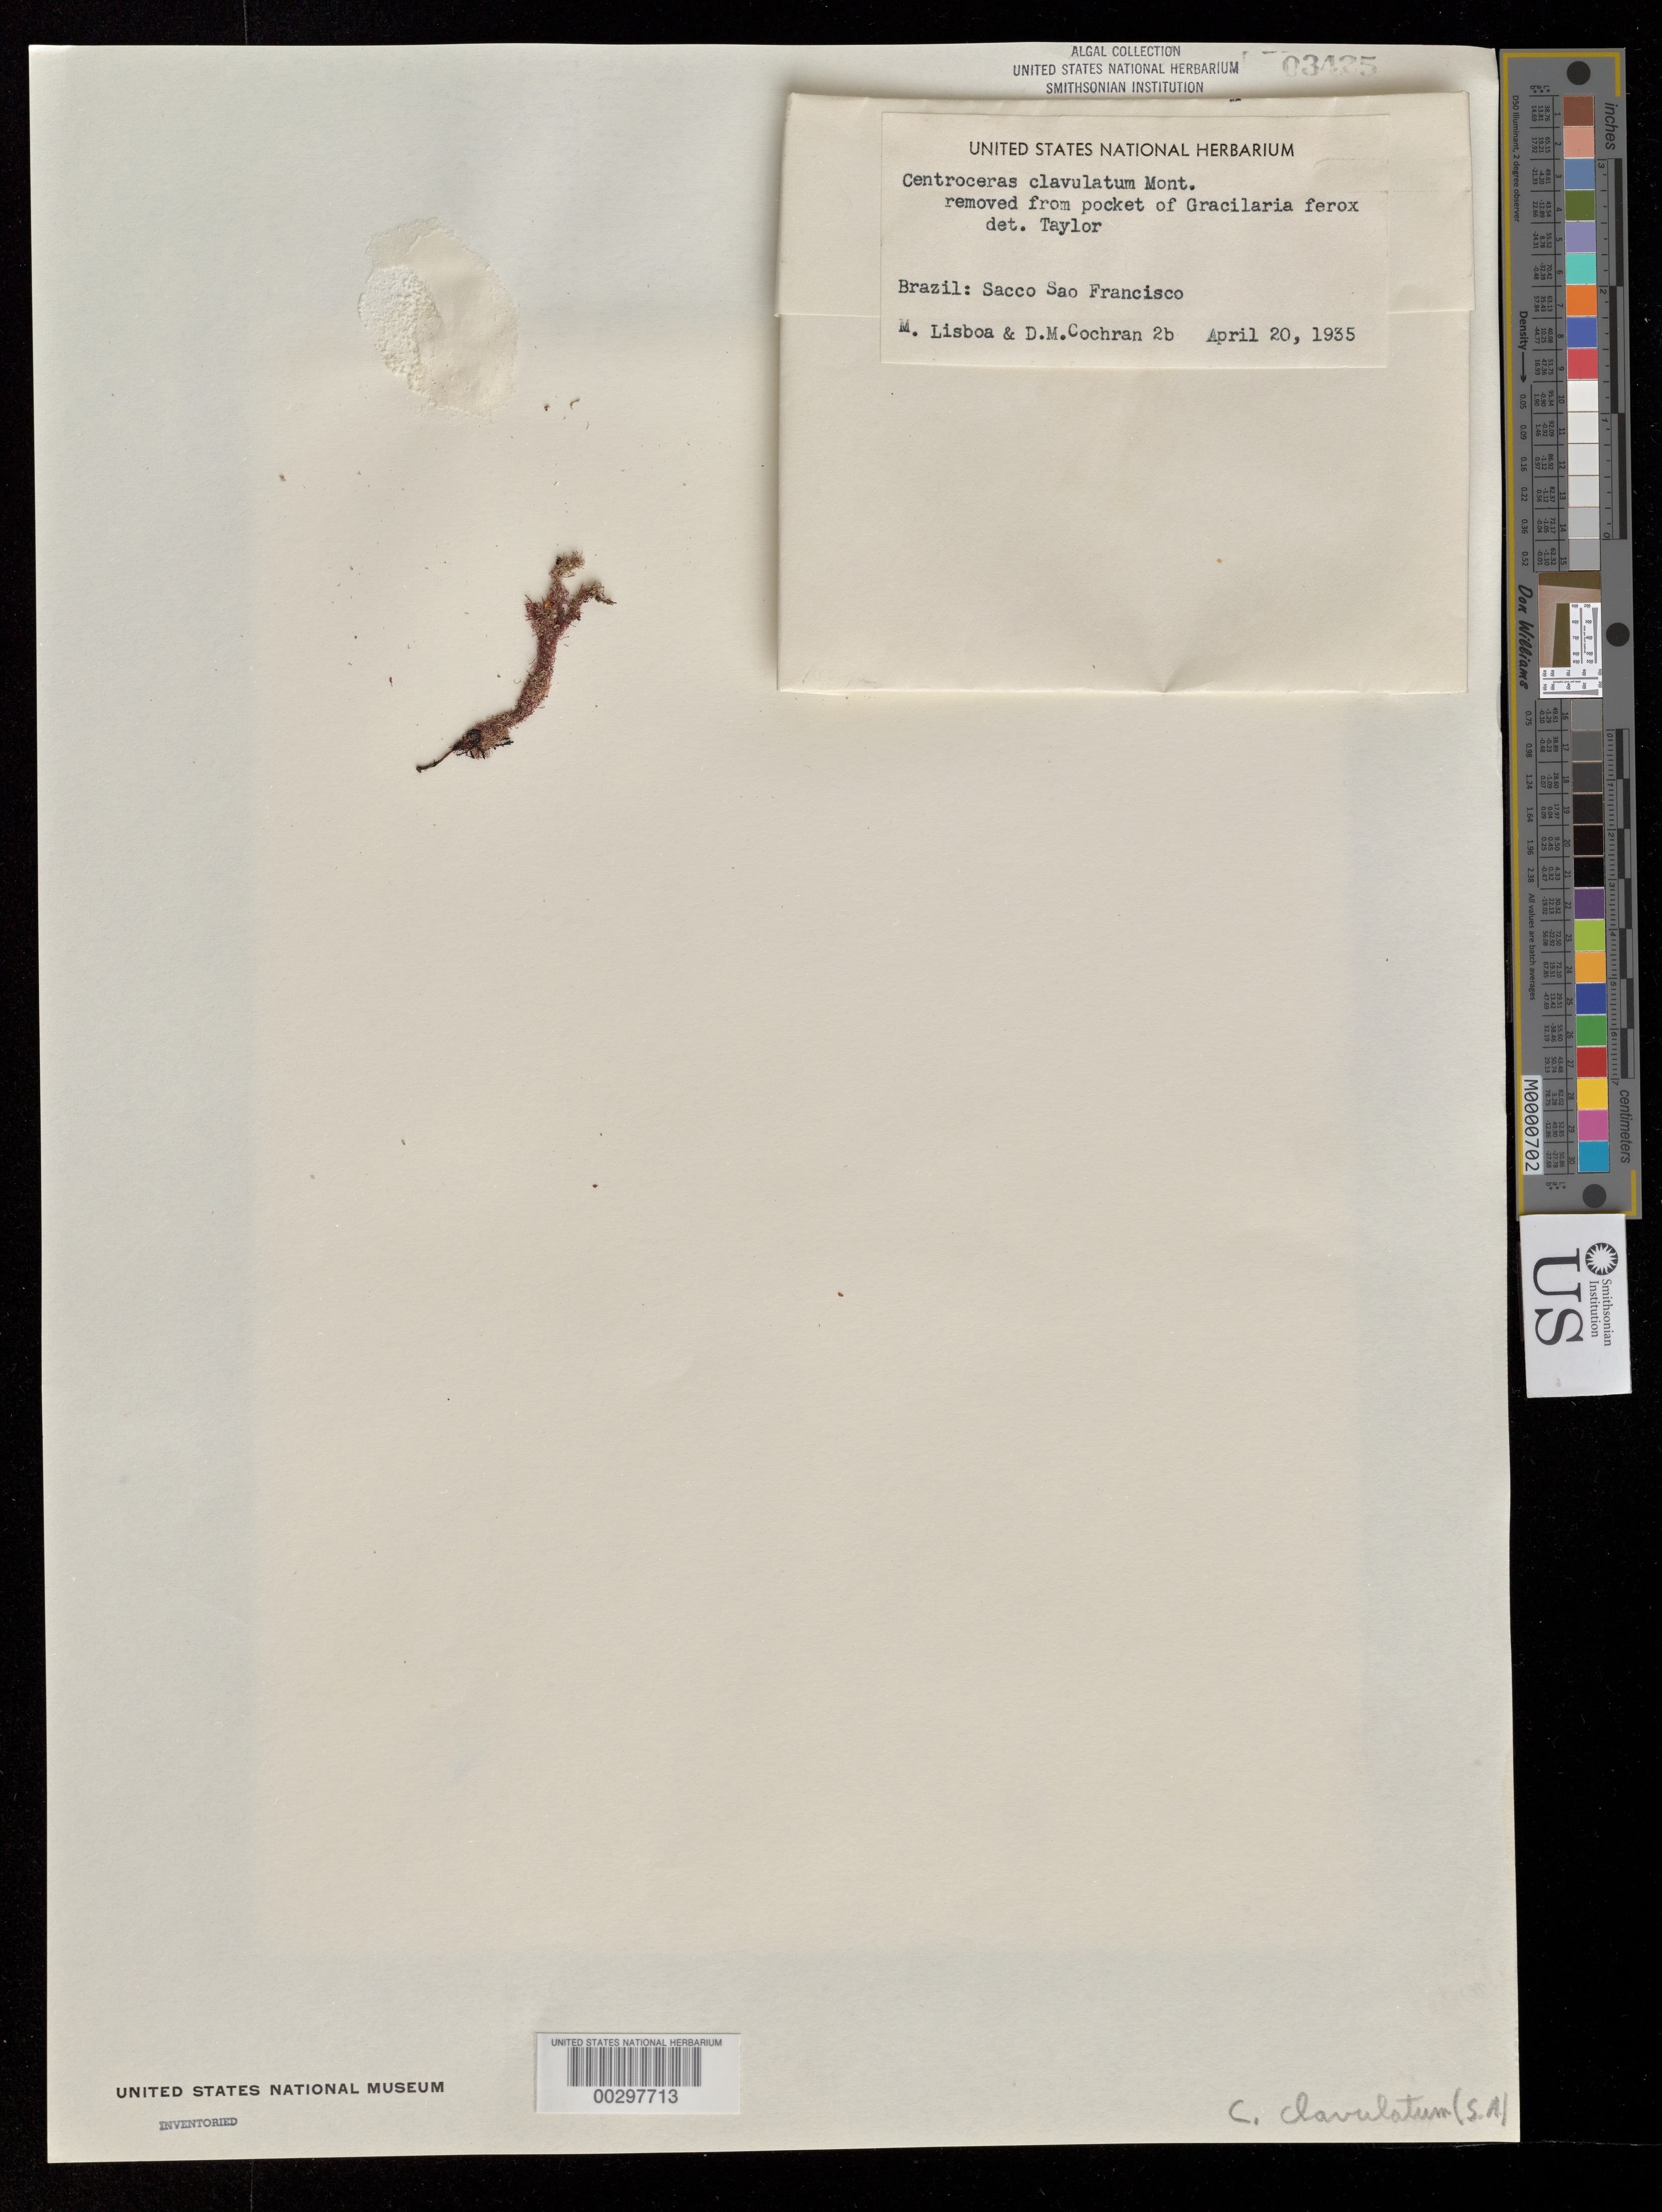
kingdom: Plantae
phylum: Rhodophyta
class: Florideophyceae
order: Ceramiales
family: Ceramiaceae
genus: Centroceras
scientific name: Centroceras clavulatum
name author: (C. Agardh) Mont.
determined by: Taylor, William R.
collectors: M. Lisboa & D. M. Cochran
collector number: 2b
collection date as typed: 20 Apr 1935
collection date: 1935-04-20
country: Brazil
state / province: Santa Catarina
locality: Sacco sao francisco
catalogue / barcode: US 3425